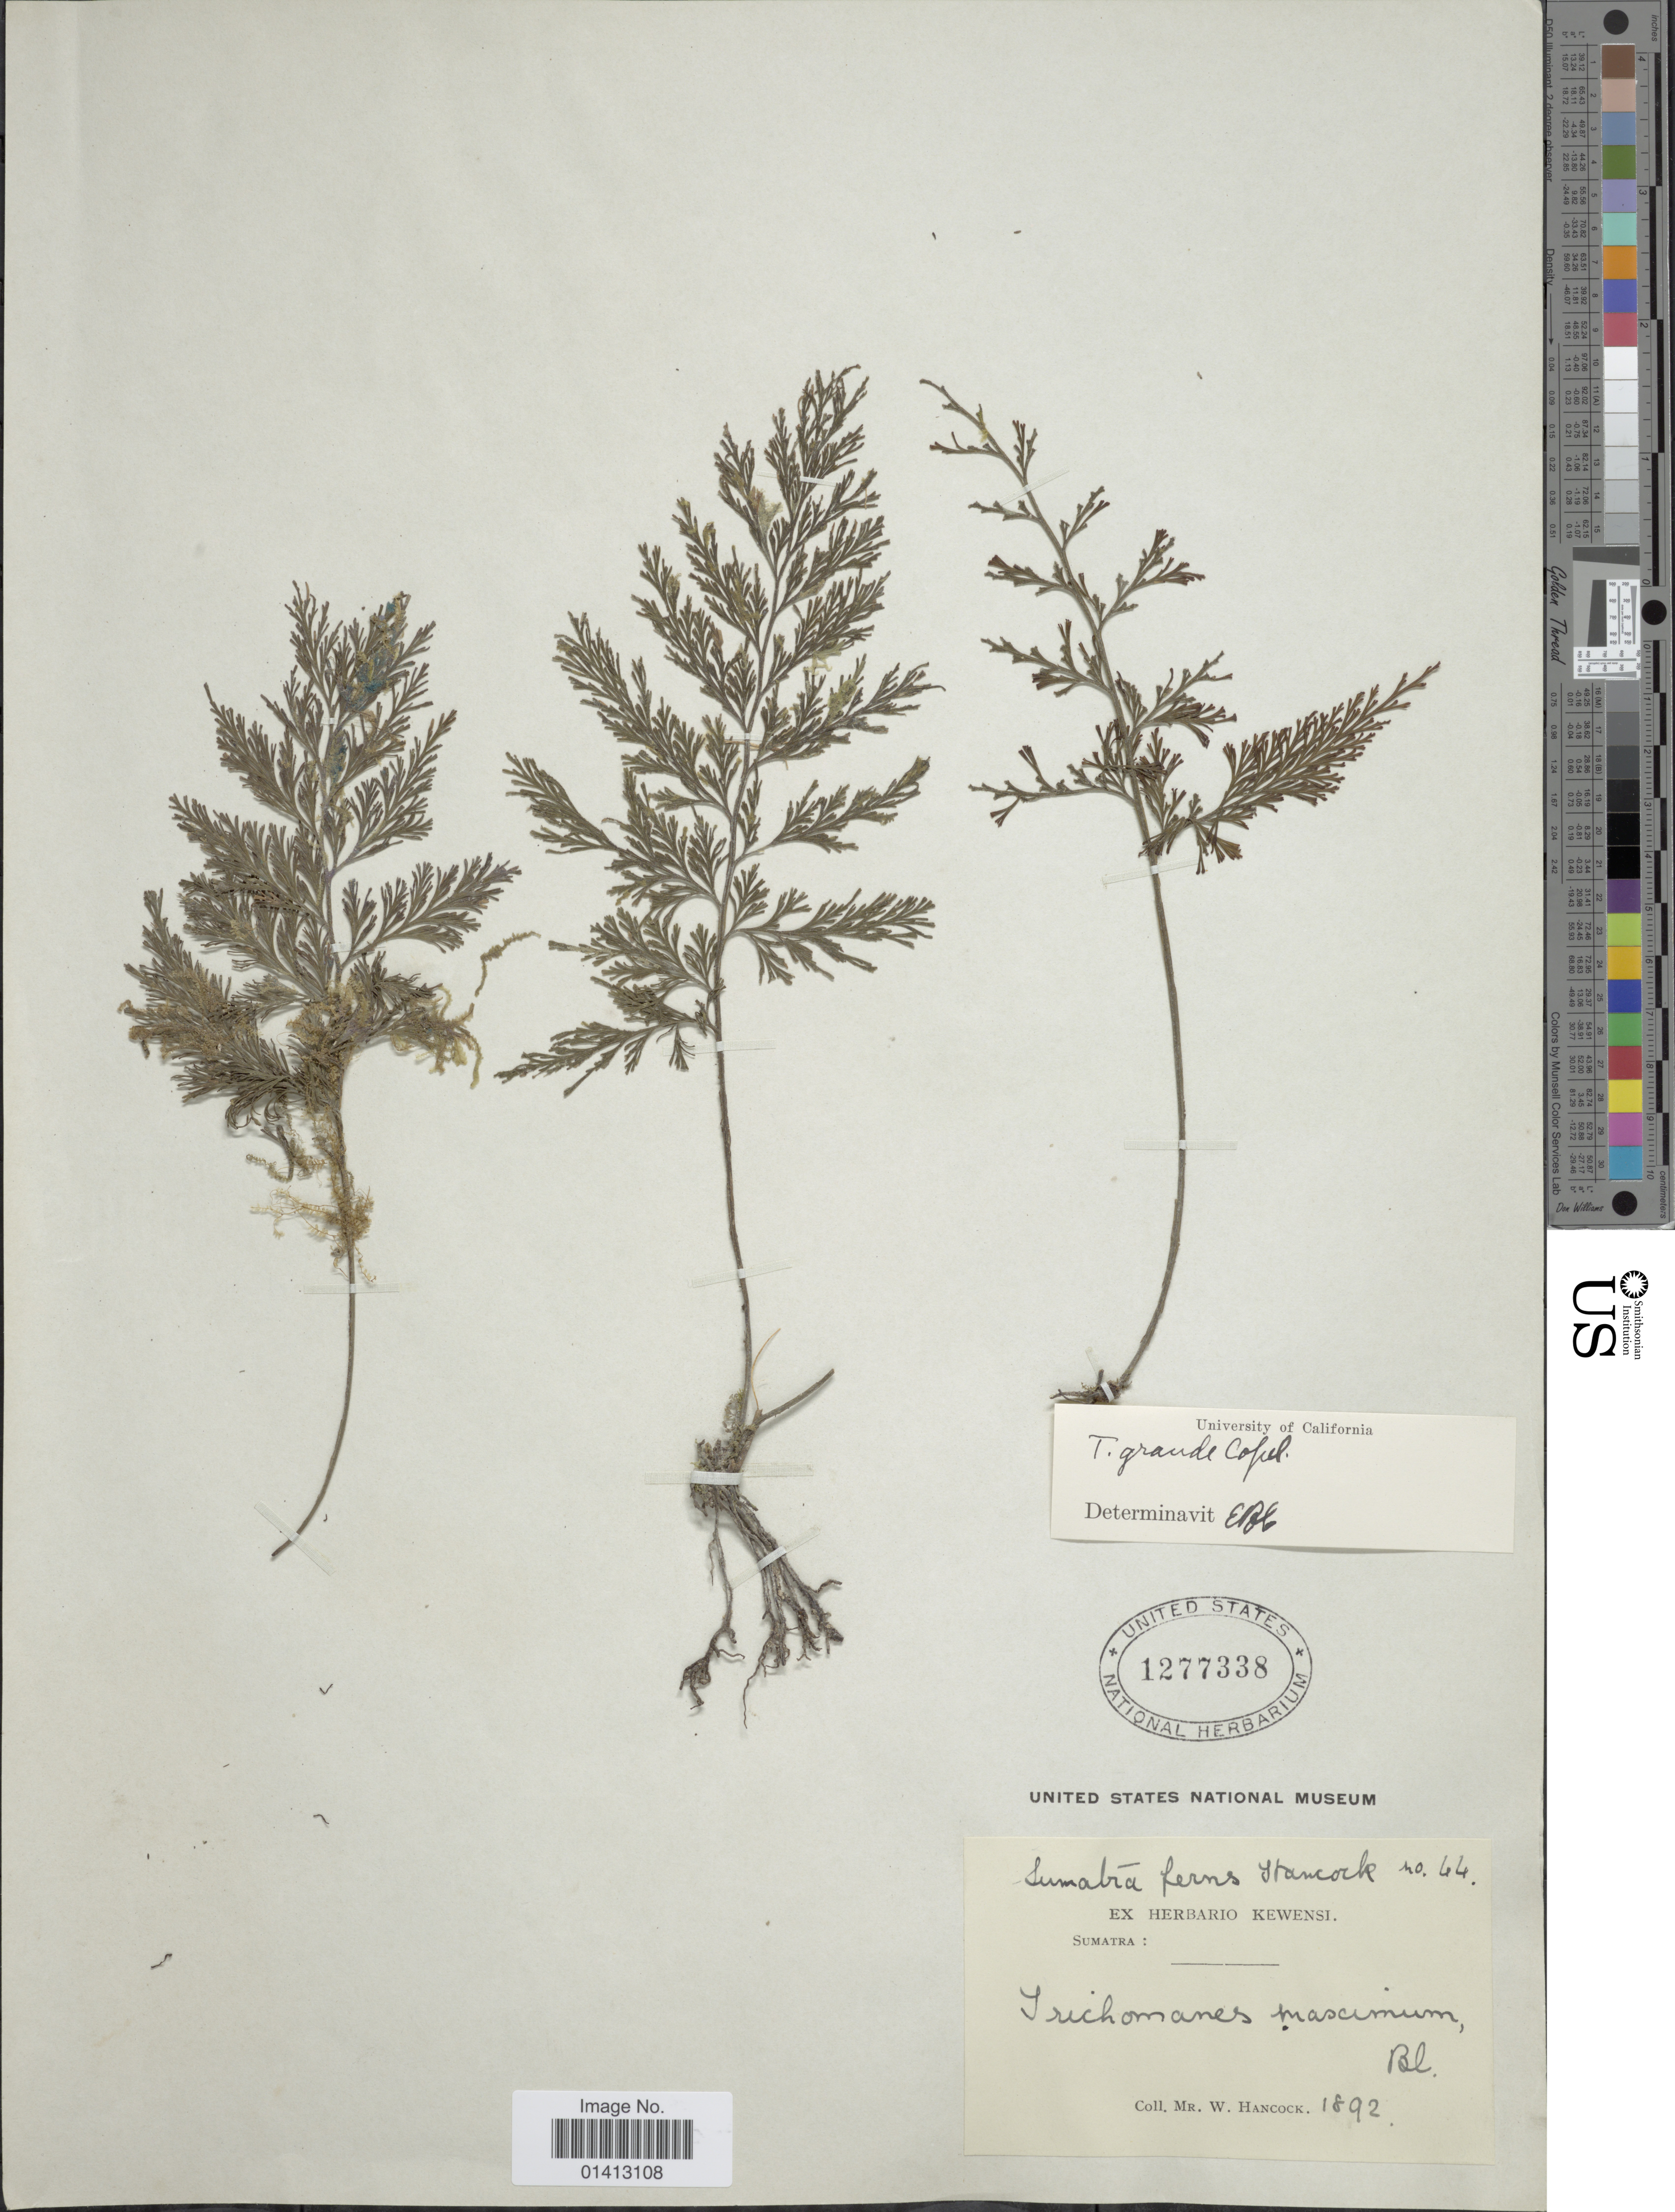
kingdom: Plantae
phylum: Tracheophyta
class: Polypodiopsida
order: Hymenophyllales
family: Hymenophyllaceae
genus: Crepidomanes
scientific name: Crepidomanes grande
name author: (Copel.) Ebihara & K. Iwats.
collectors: W. Hancock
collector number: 44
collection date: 1892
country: Indonesia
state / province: Sumatra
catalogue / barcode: US 1277338